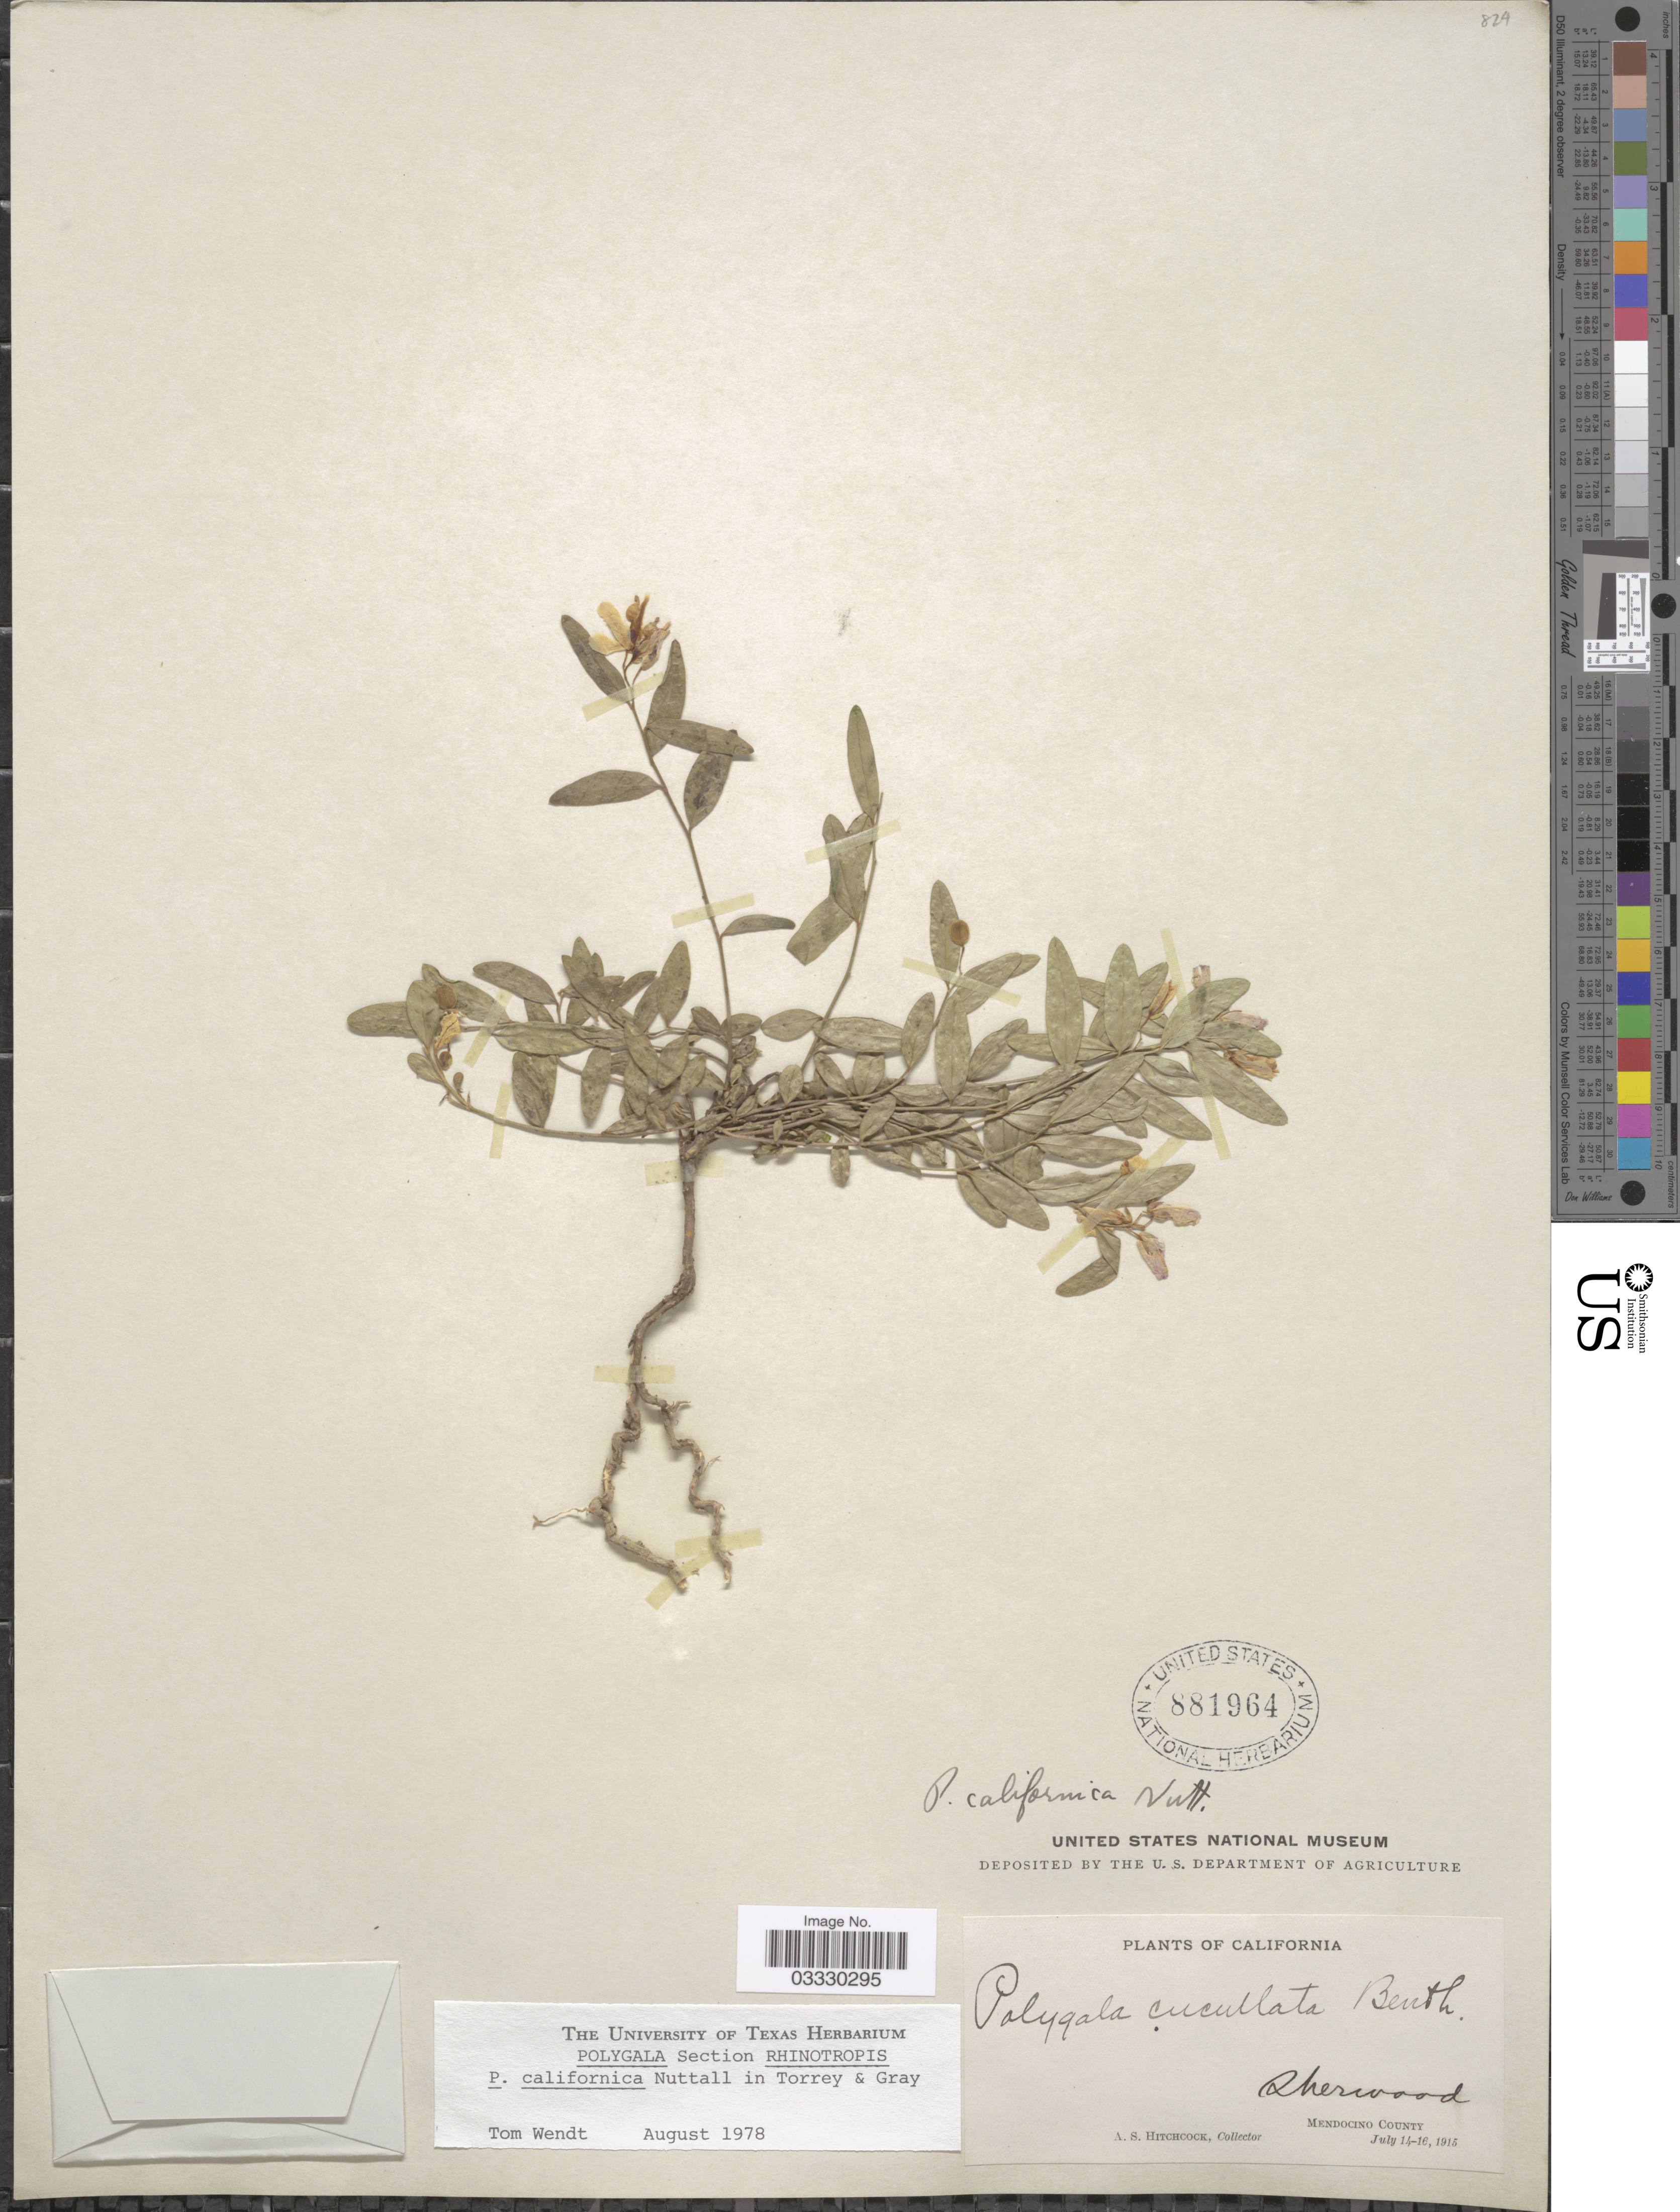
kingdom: Plantae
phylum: Tracheophyta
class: Magnoliopsida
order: Fabales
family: Polygalaceae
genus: Rhinotropis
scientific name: Rhinotropis californica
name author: (Nutt.) J.R. Abbott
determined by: Strong, Mark T., (BOT), Smithsonian Institution - National Museum of Natural History (UNITED STATES)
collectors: A. S. Hitchcock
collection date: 1915-07-14/1915-07-16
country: United States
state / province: California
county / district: Mendocino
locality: Sherwood, Mendocino County.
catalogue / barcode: US 881964